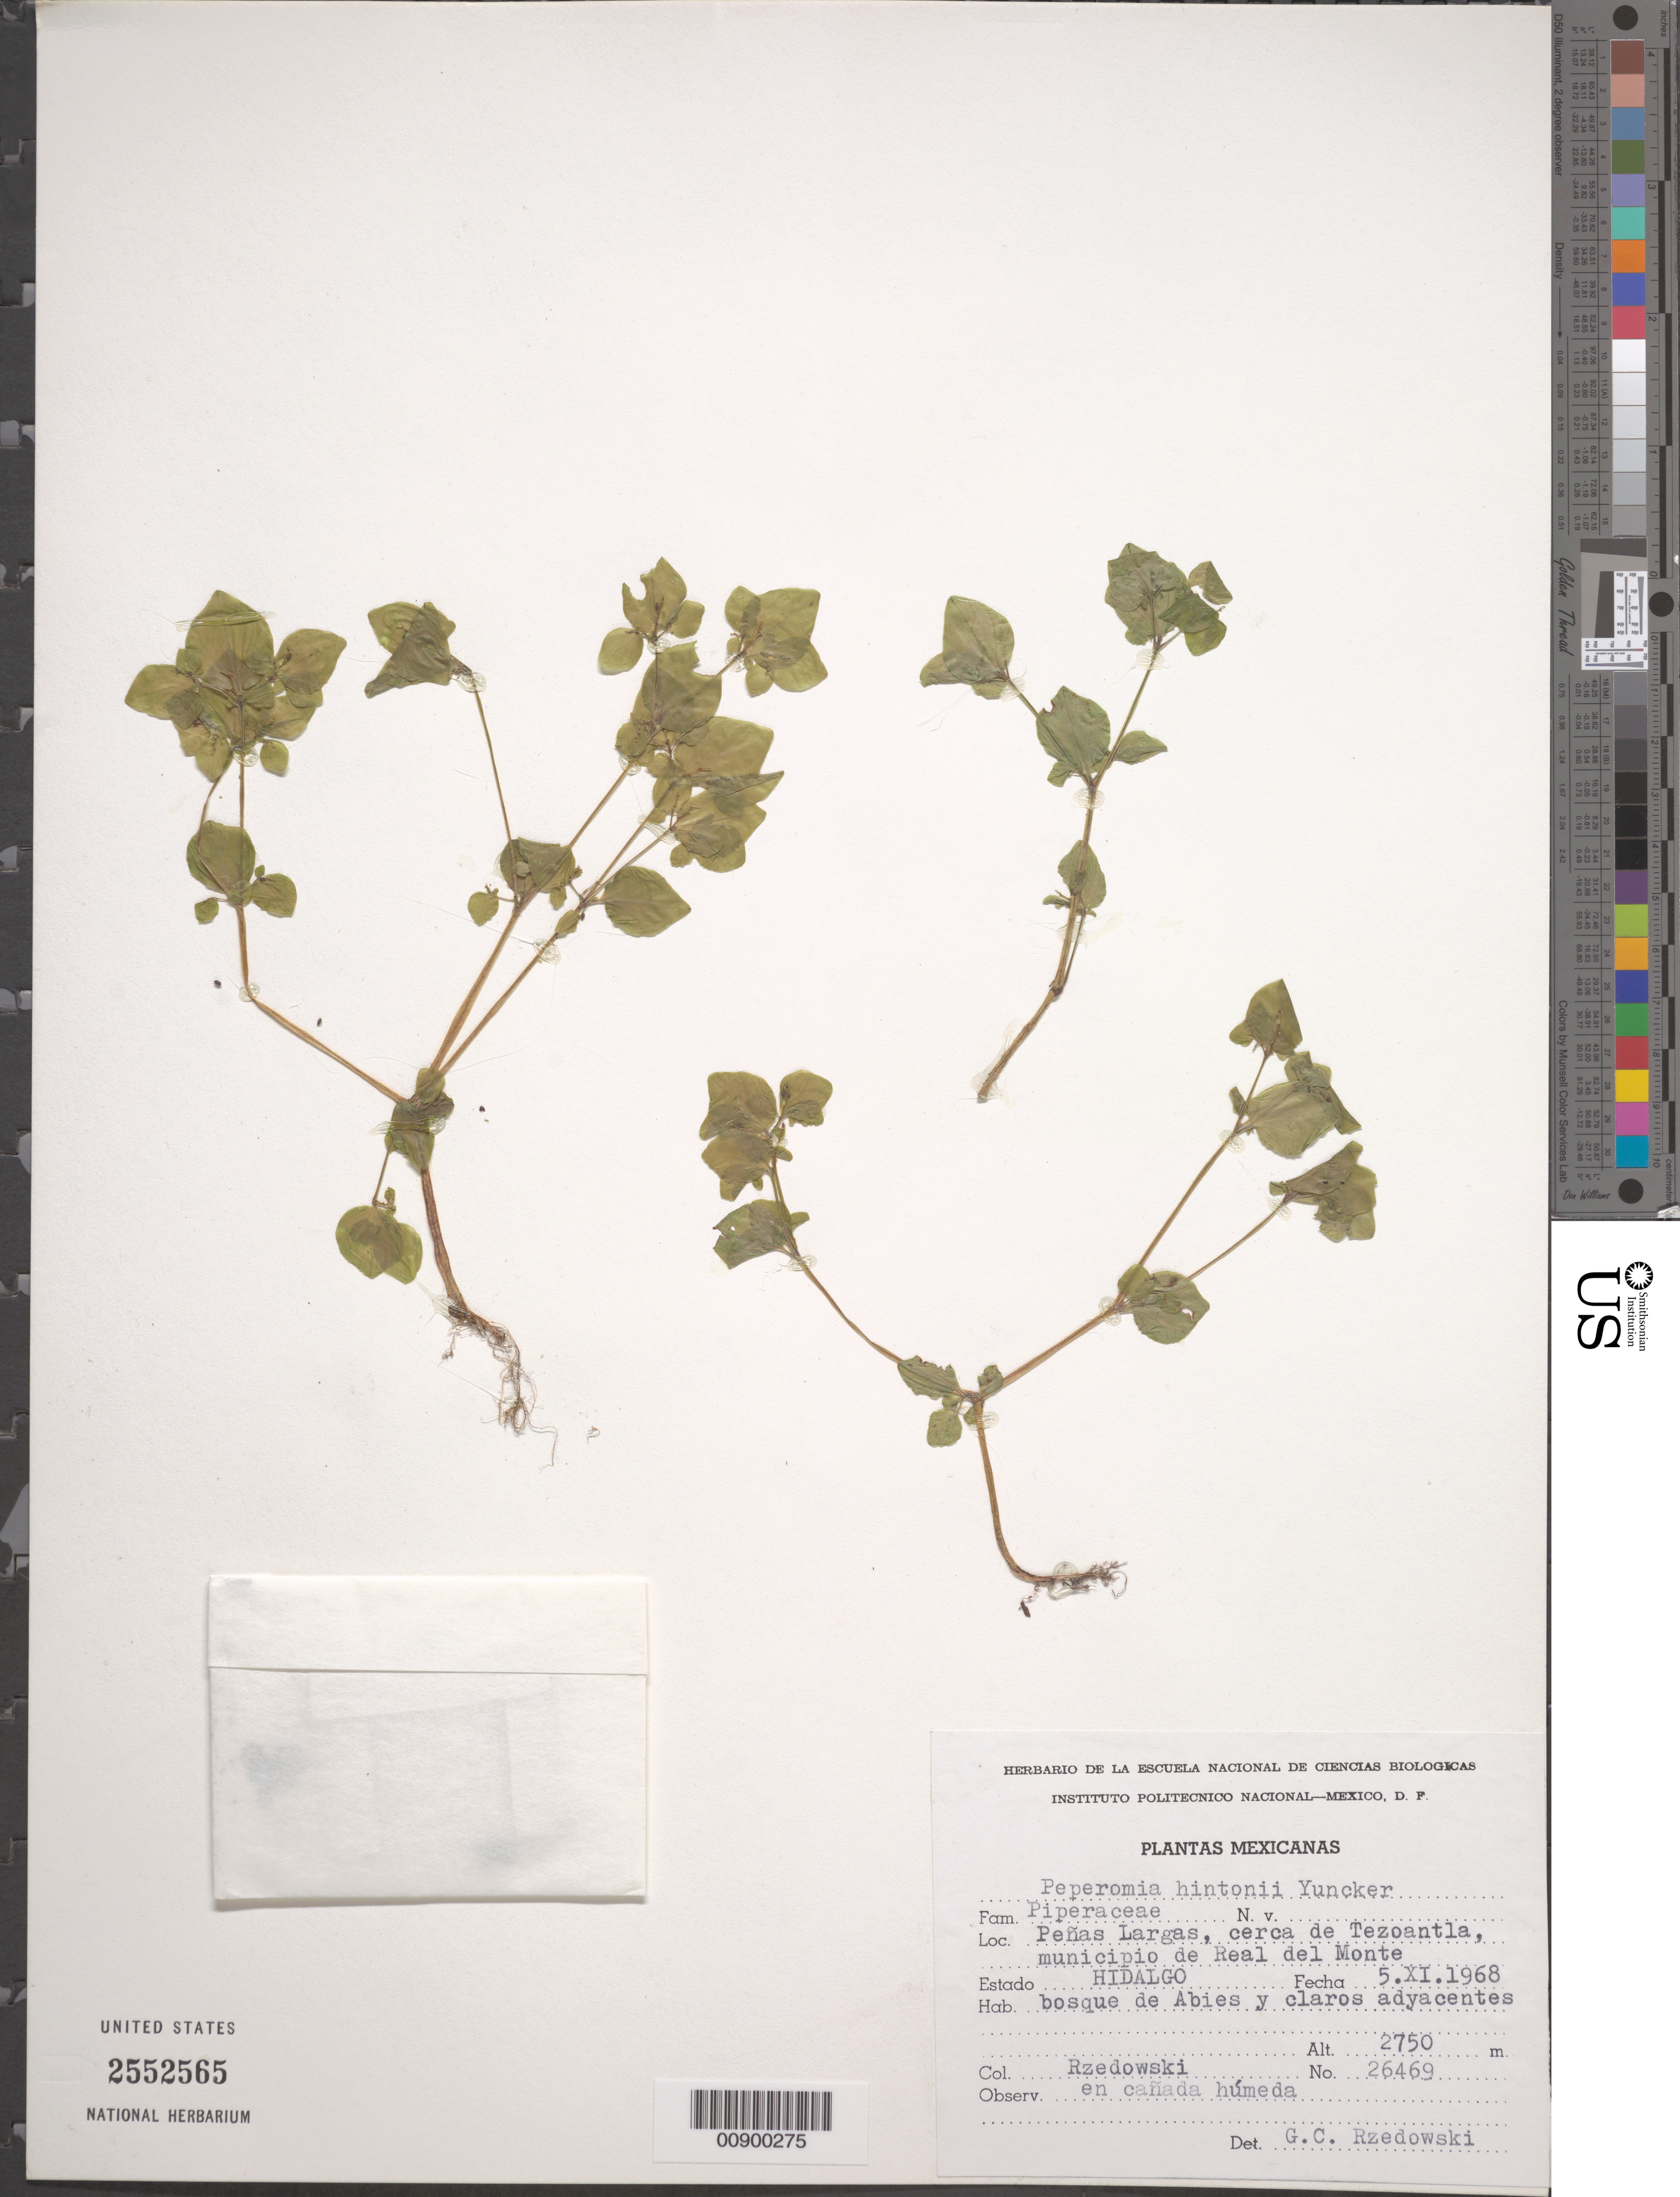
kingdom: Plantae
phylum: Tracheophyta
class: Magnoliopsida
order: Piperales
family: Piperaceae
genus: Peperomia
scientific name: Peperomia hintonii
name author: Yunck.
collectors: J. Rzedowski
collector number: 26469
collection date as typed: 05 Nov 1968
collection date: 1968-11-05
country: Mexico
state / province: Hidalgo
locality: Peñas Largas, cerca de Tezoantla, municipio de Real del Monte, Hidalgo.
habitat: Bosque de Abies y claros adyacentes. En cañada húmeda.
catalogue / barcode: US 2552565